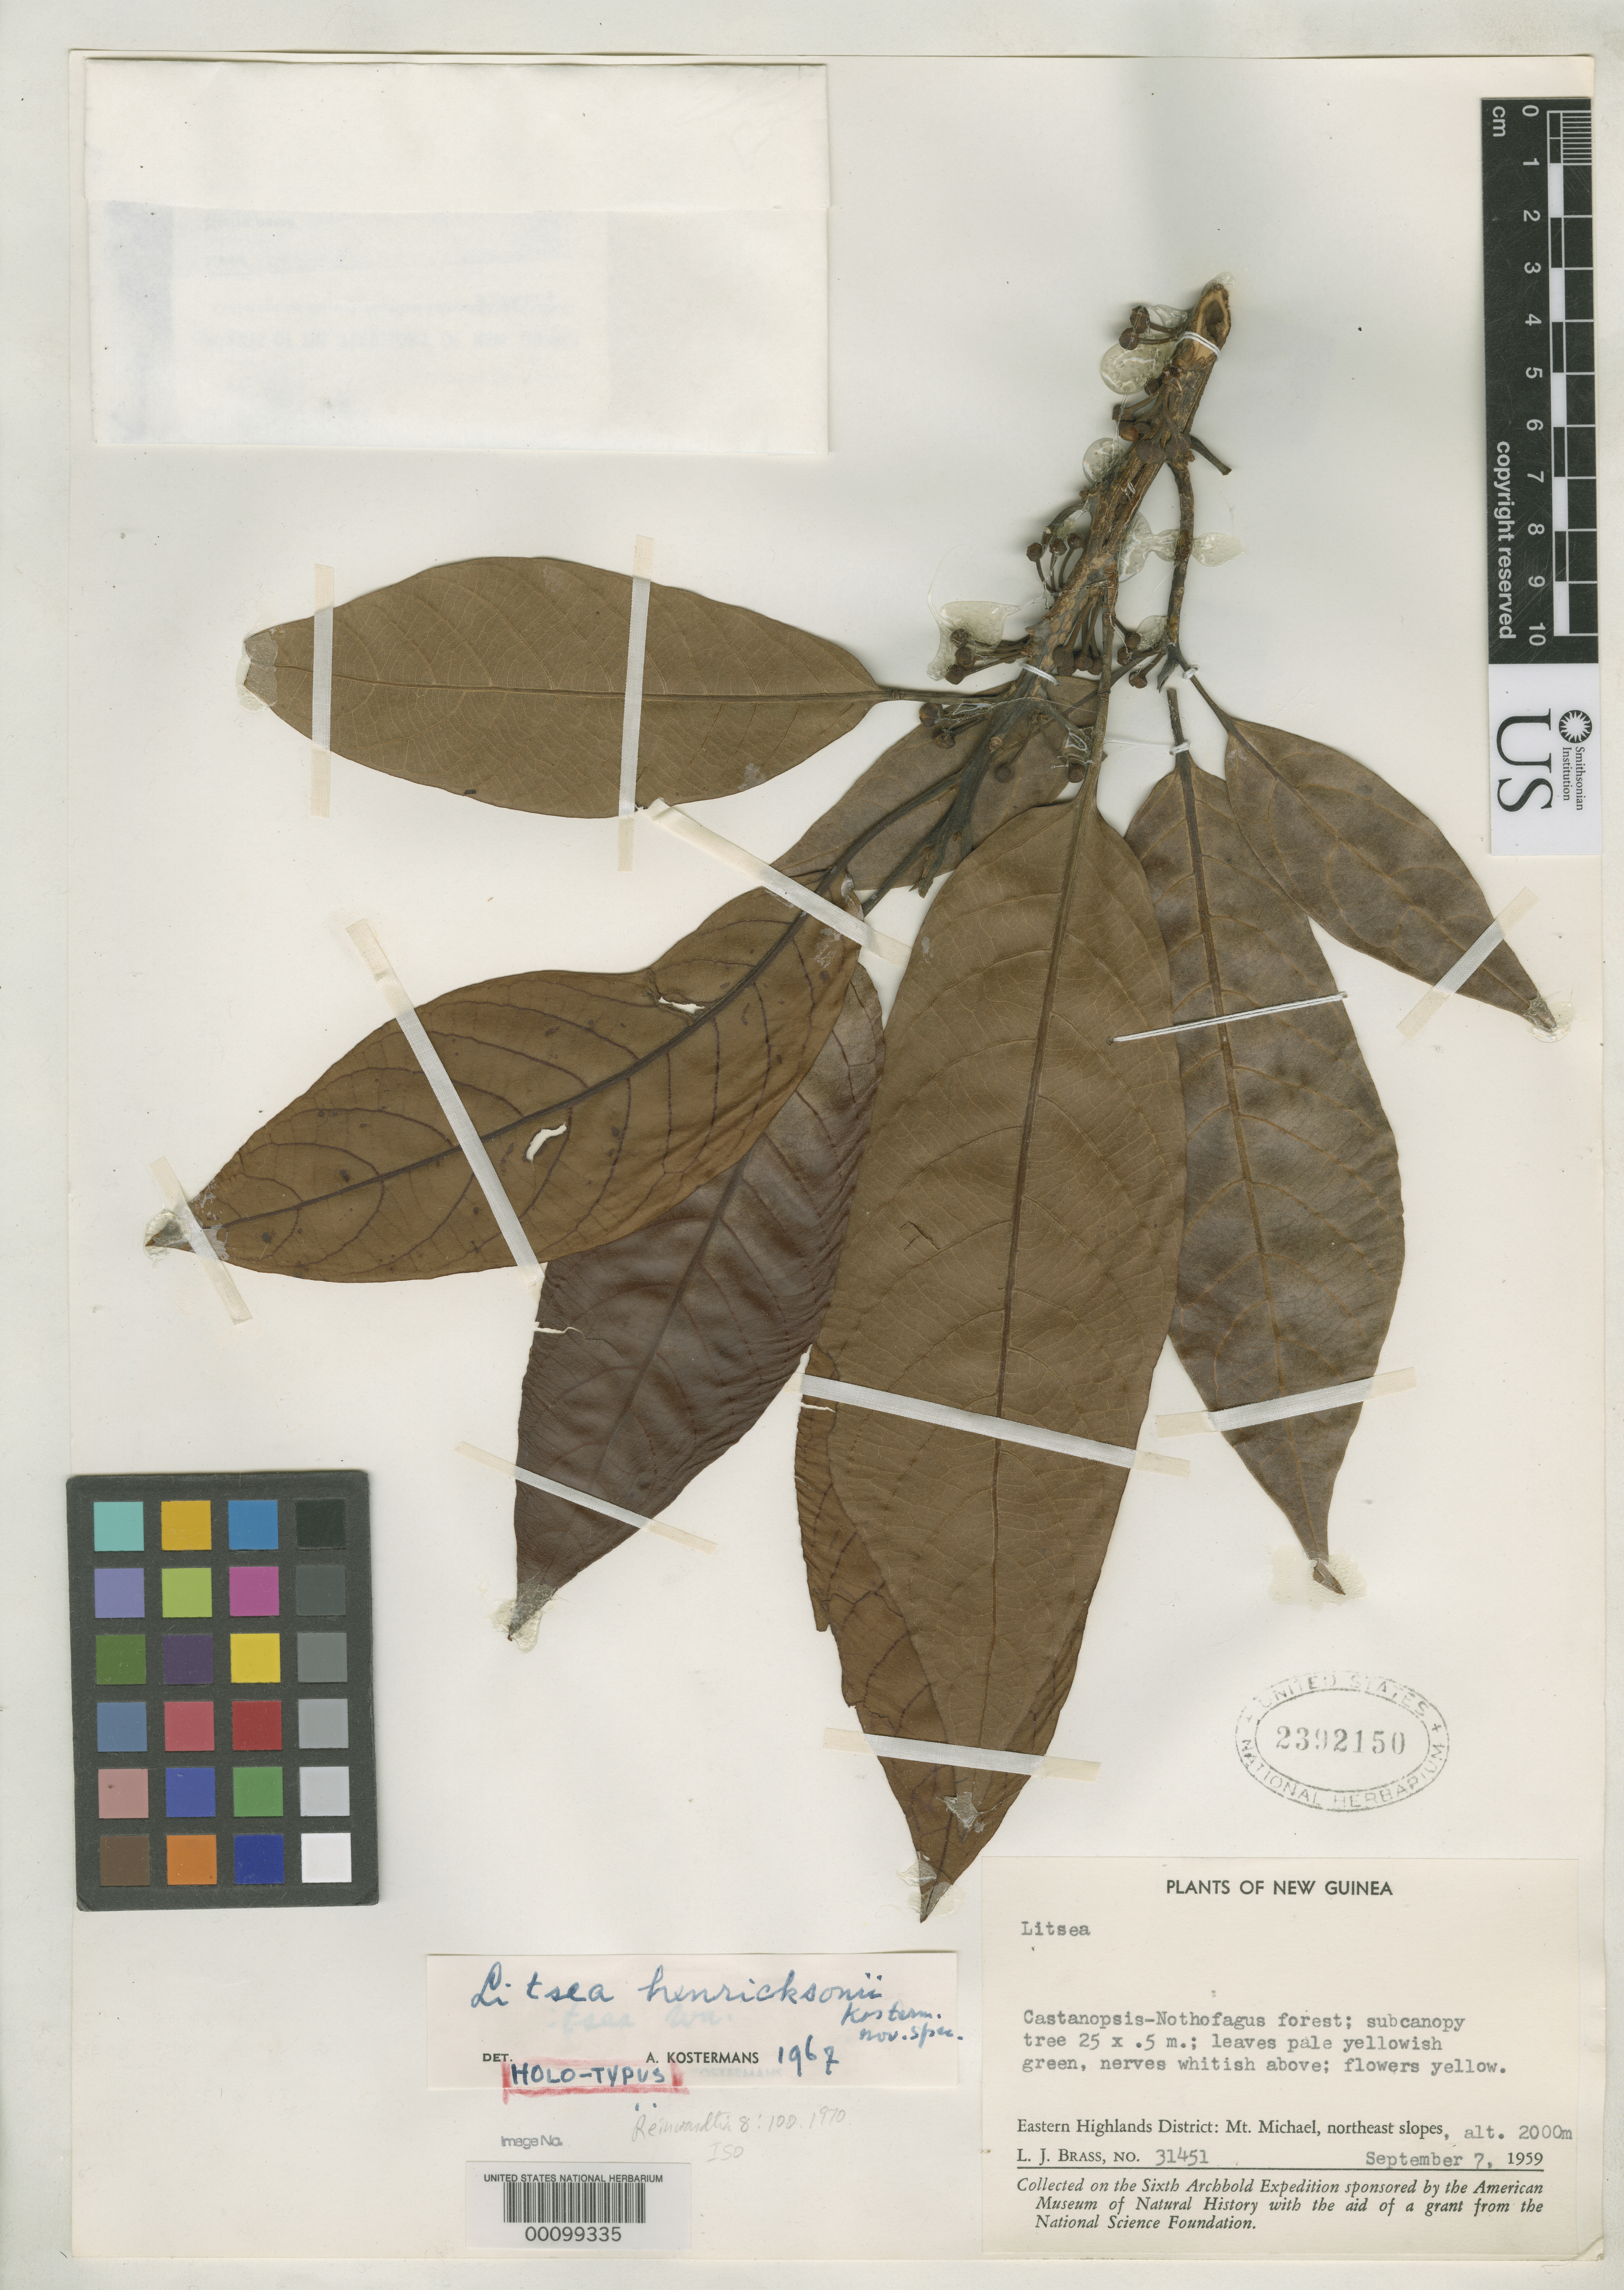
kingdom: Plantae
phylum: Tracheophyta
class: Magnoliopsida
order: Laurales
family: Lauraceae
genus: Litsea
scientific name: Litsea henricksonii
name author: Kosterm.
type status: Holotype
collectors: L. J. Brass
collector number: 31451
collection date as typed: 07 Sep 1959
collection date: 1959-09-07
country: Papua New Guinea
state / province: Eastern Highlands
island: New Guinea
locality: Mt. Michael.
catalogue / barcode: US 2392150